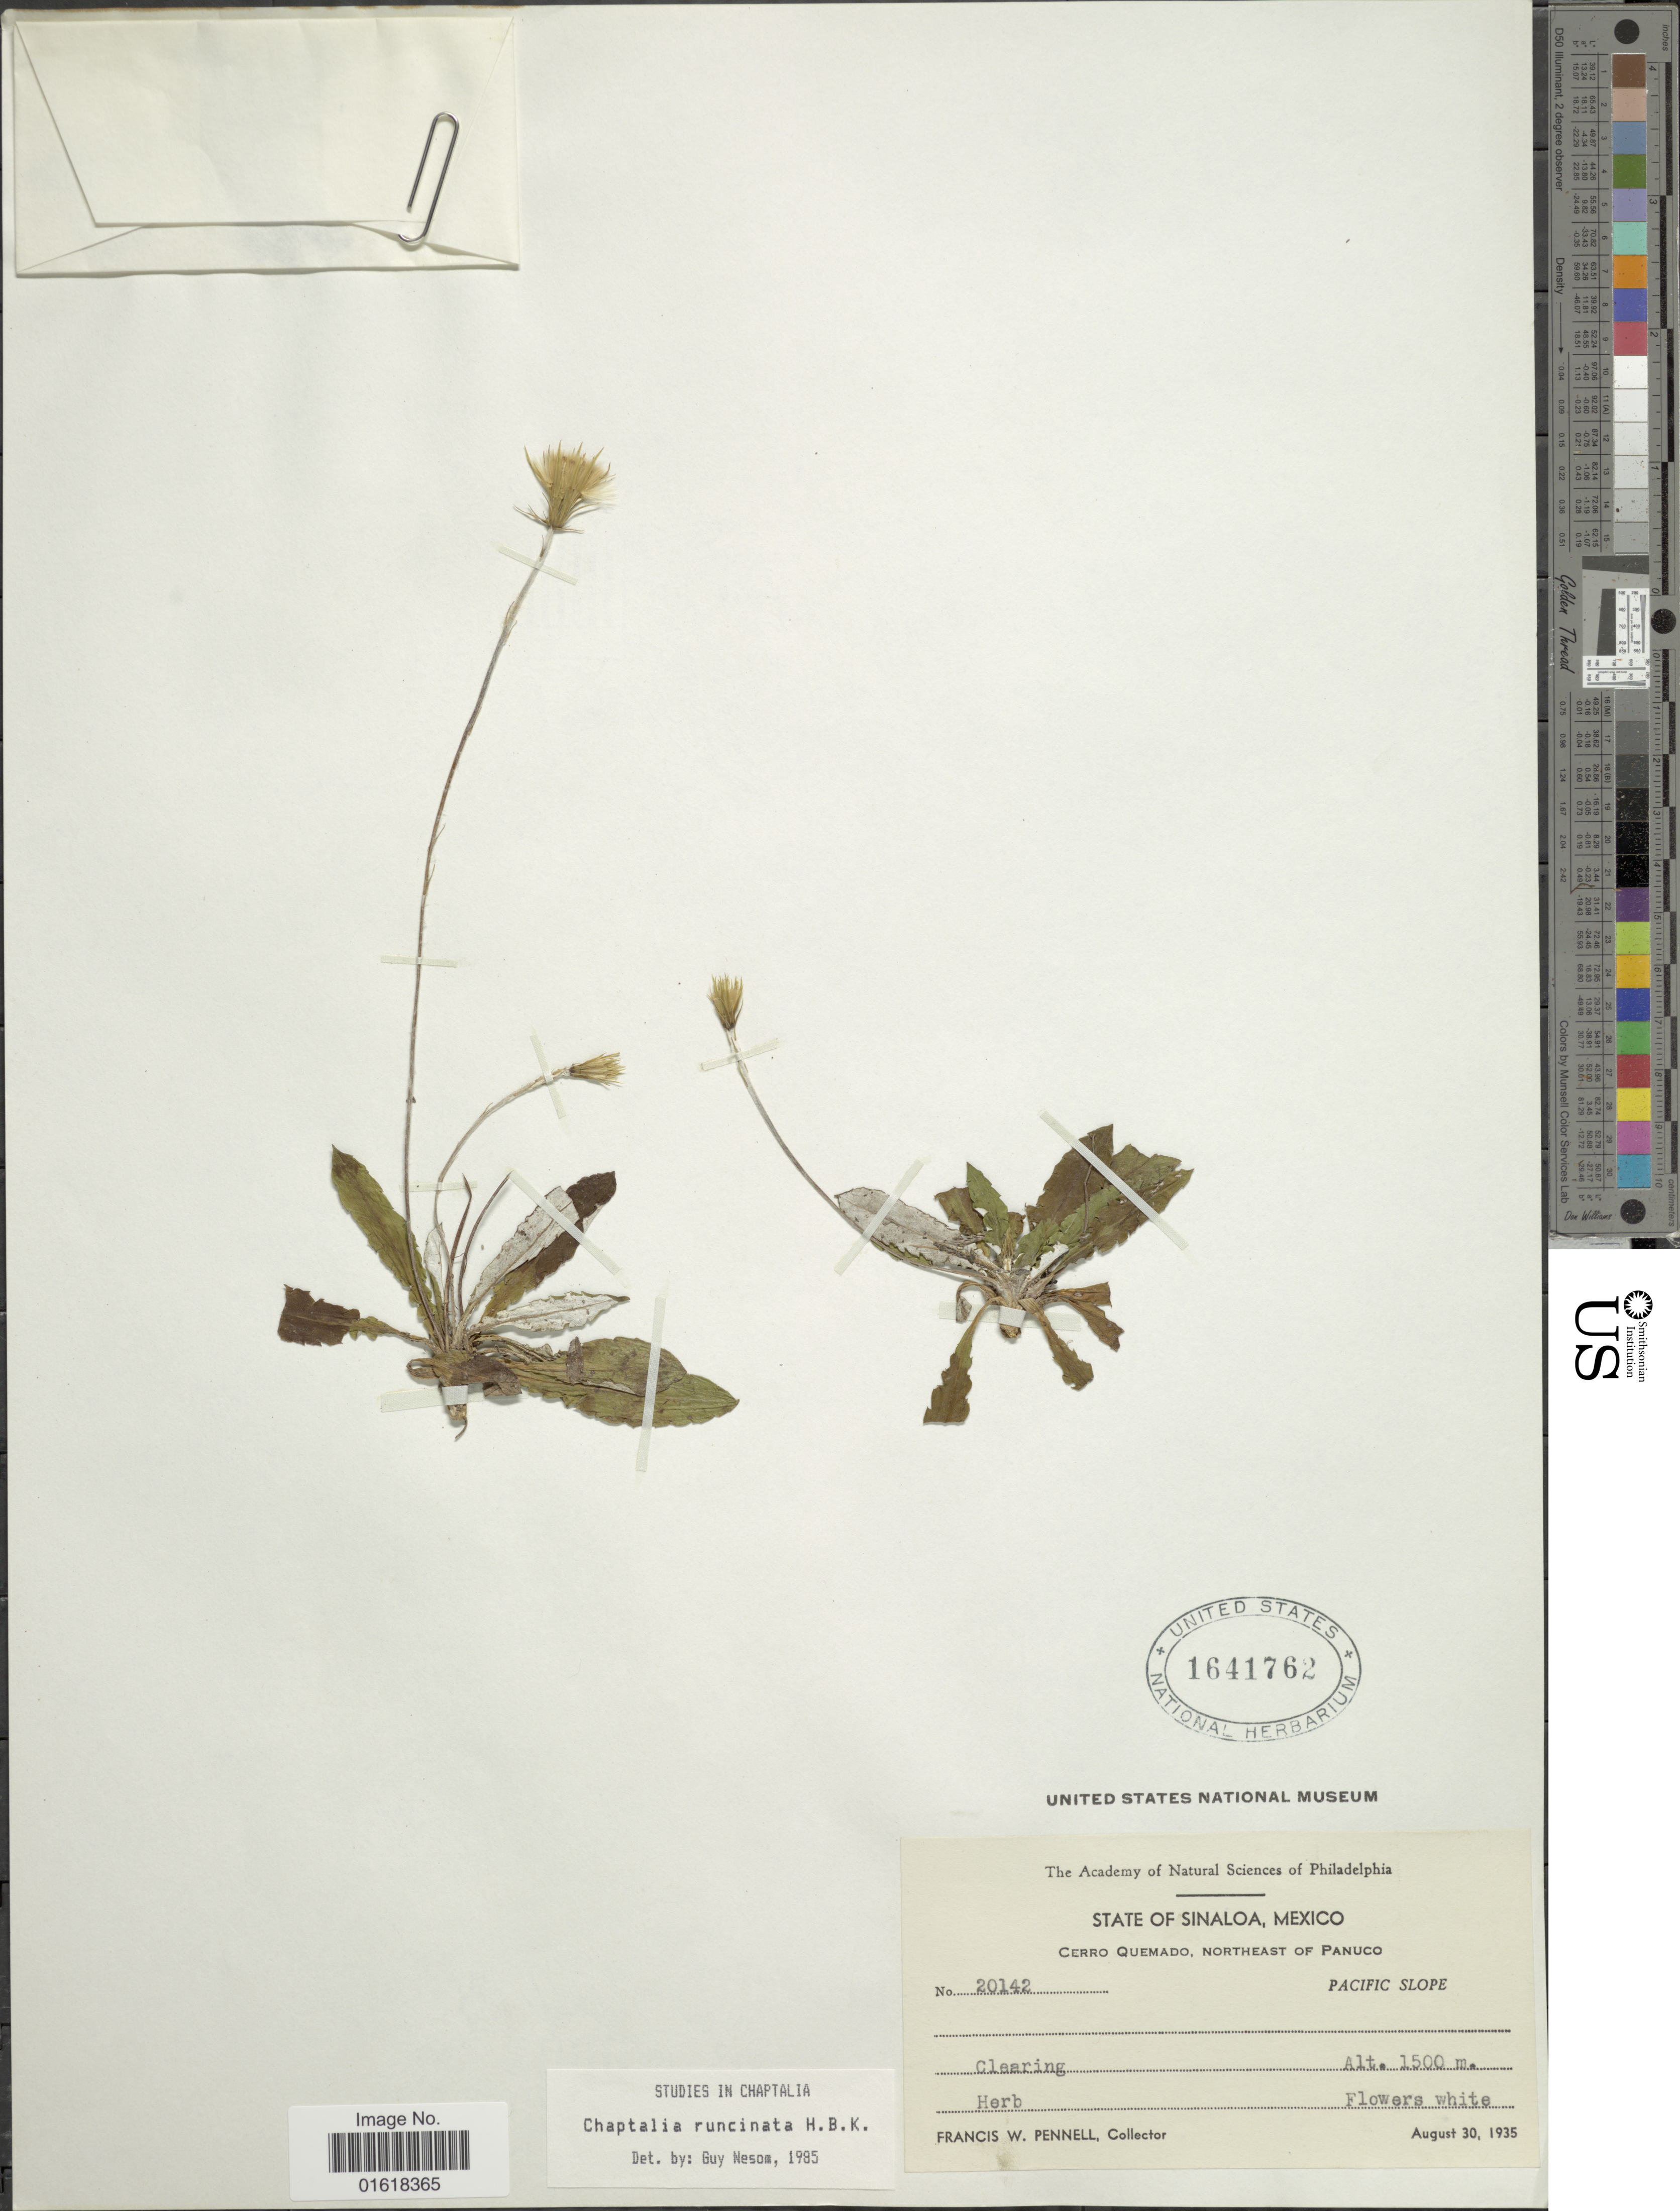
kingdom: Plantae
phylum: Tracheophyta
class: Magnoliopsida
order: Asterales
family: Asteraceae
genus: Chaptalia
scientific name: Chaptalia runcinata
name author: Kunth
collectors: F. W. Pennell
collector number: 20142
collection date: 1935-08-30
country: Mexico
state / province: Sinaloa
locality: Cerro Quemado, Northeast of Panuco. Pacific slope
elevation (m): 1500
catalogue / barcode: US 1641762